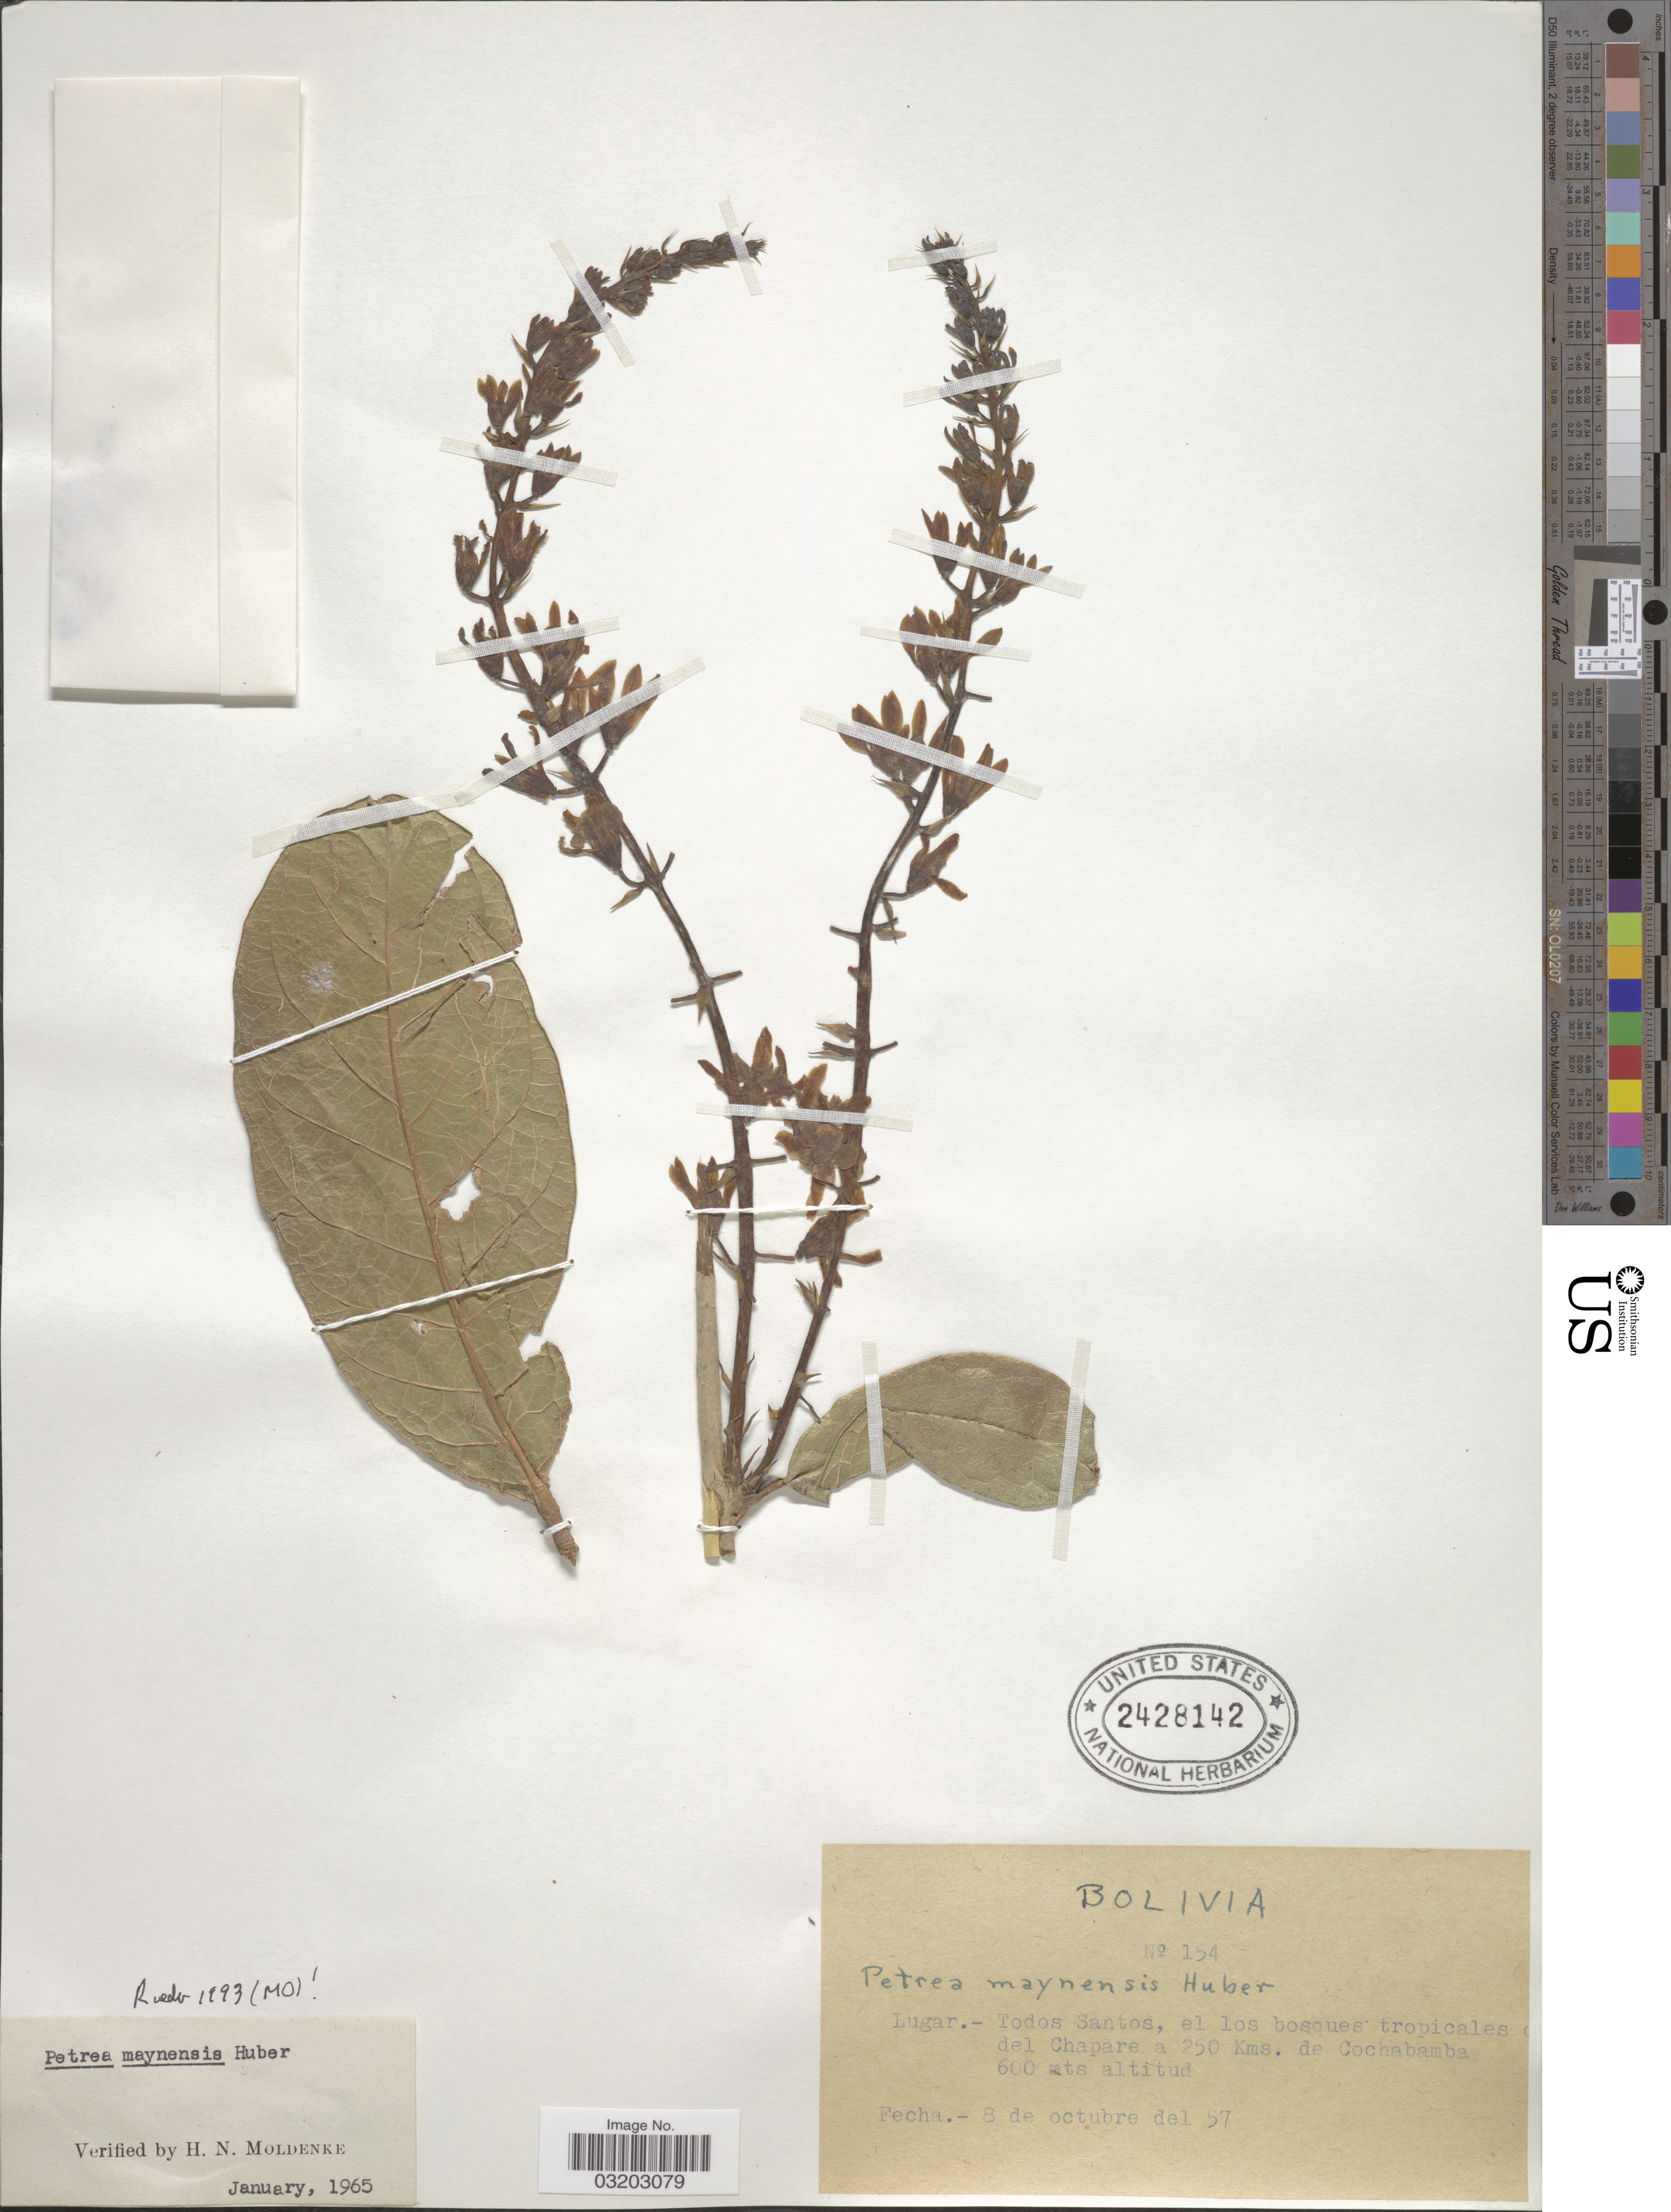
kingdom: Plantae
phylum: Tracheophyta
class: Magnoliopsida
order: Lamiales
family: Verbenaceae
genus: Petrea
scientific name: Petrea maynensis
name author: Huber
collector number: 154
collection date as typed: Transcribed d/m/y: 8/10/57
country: Bolivia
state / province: Cochabamba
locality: Todos Santos, el los bosques tropicales del Chapare a 250 Kms. de Cochabamba.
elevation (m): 600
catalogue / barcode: US 2428142